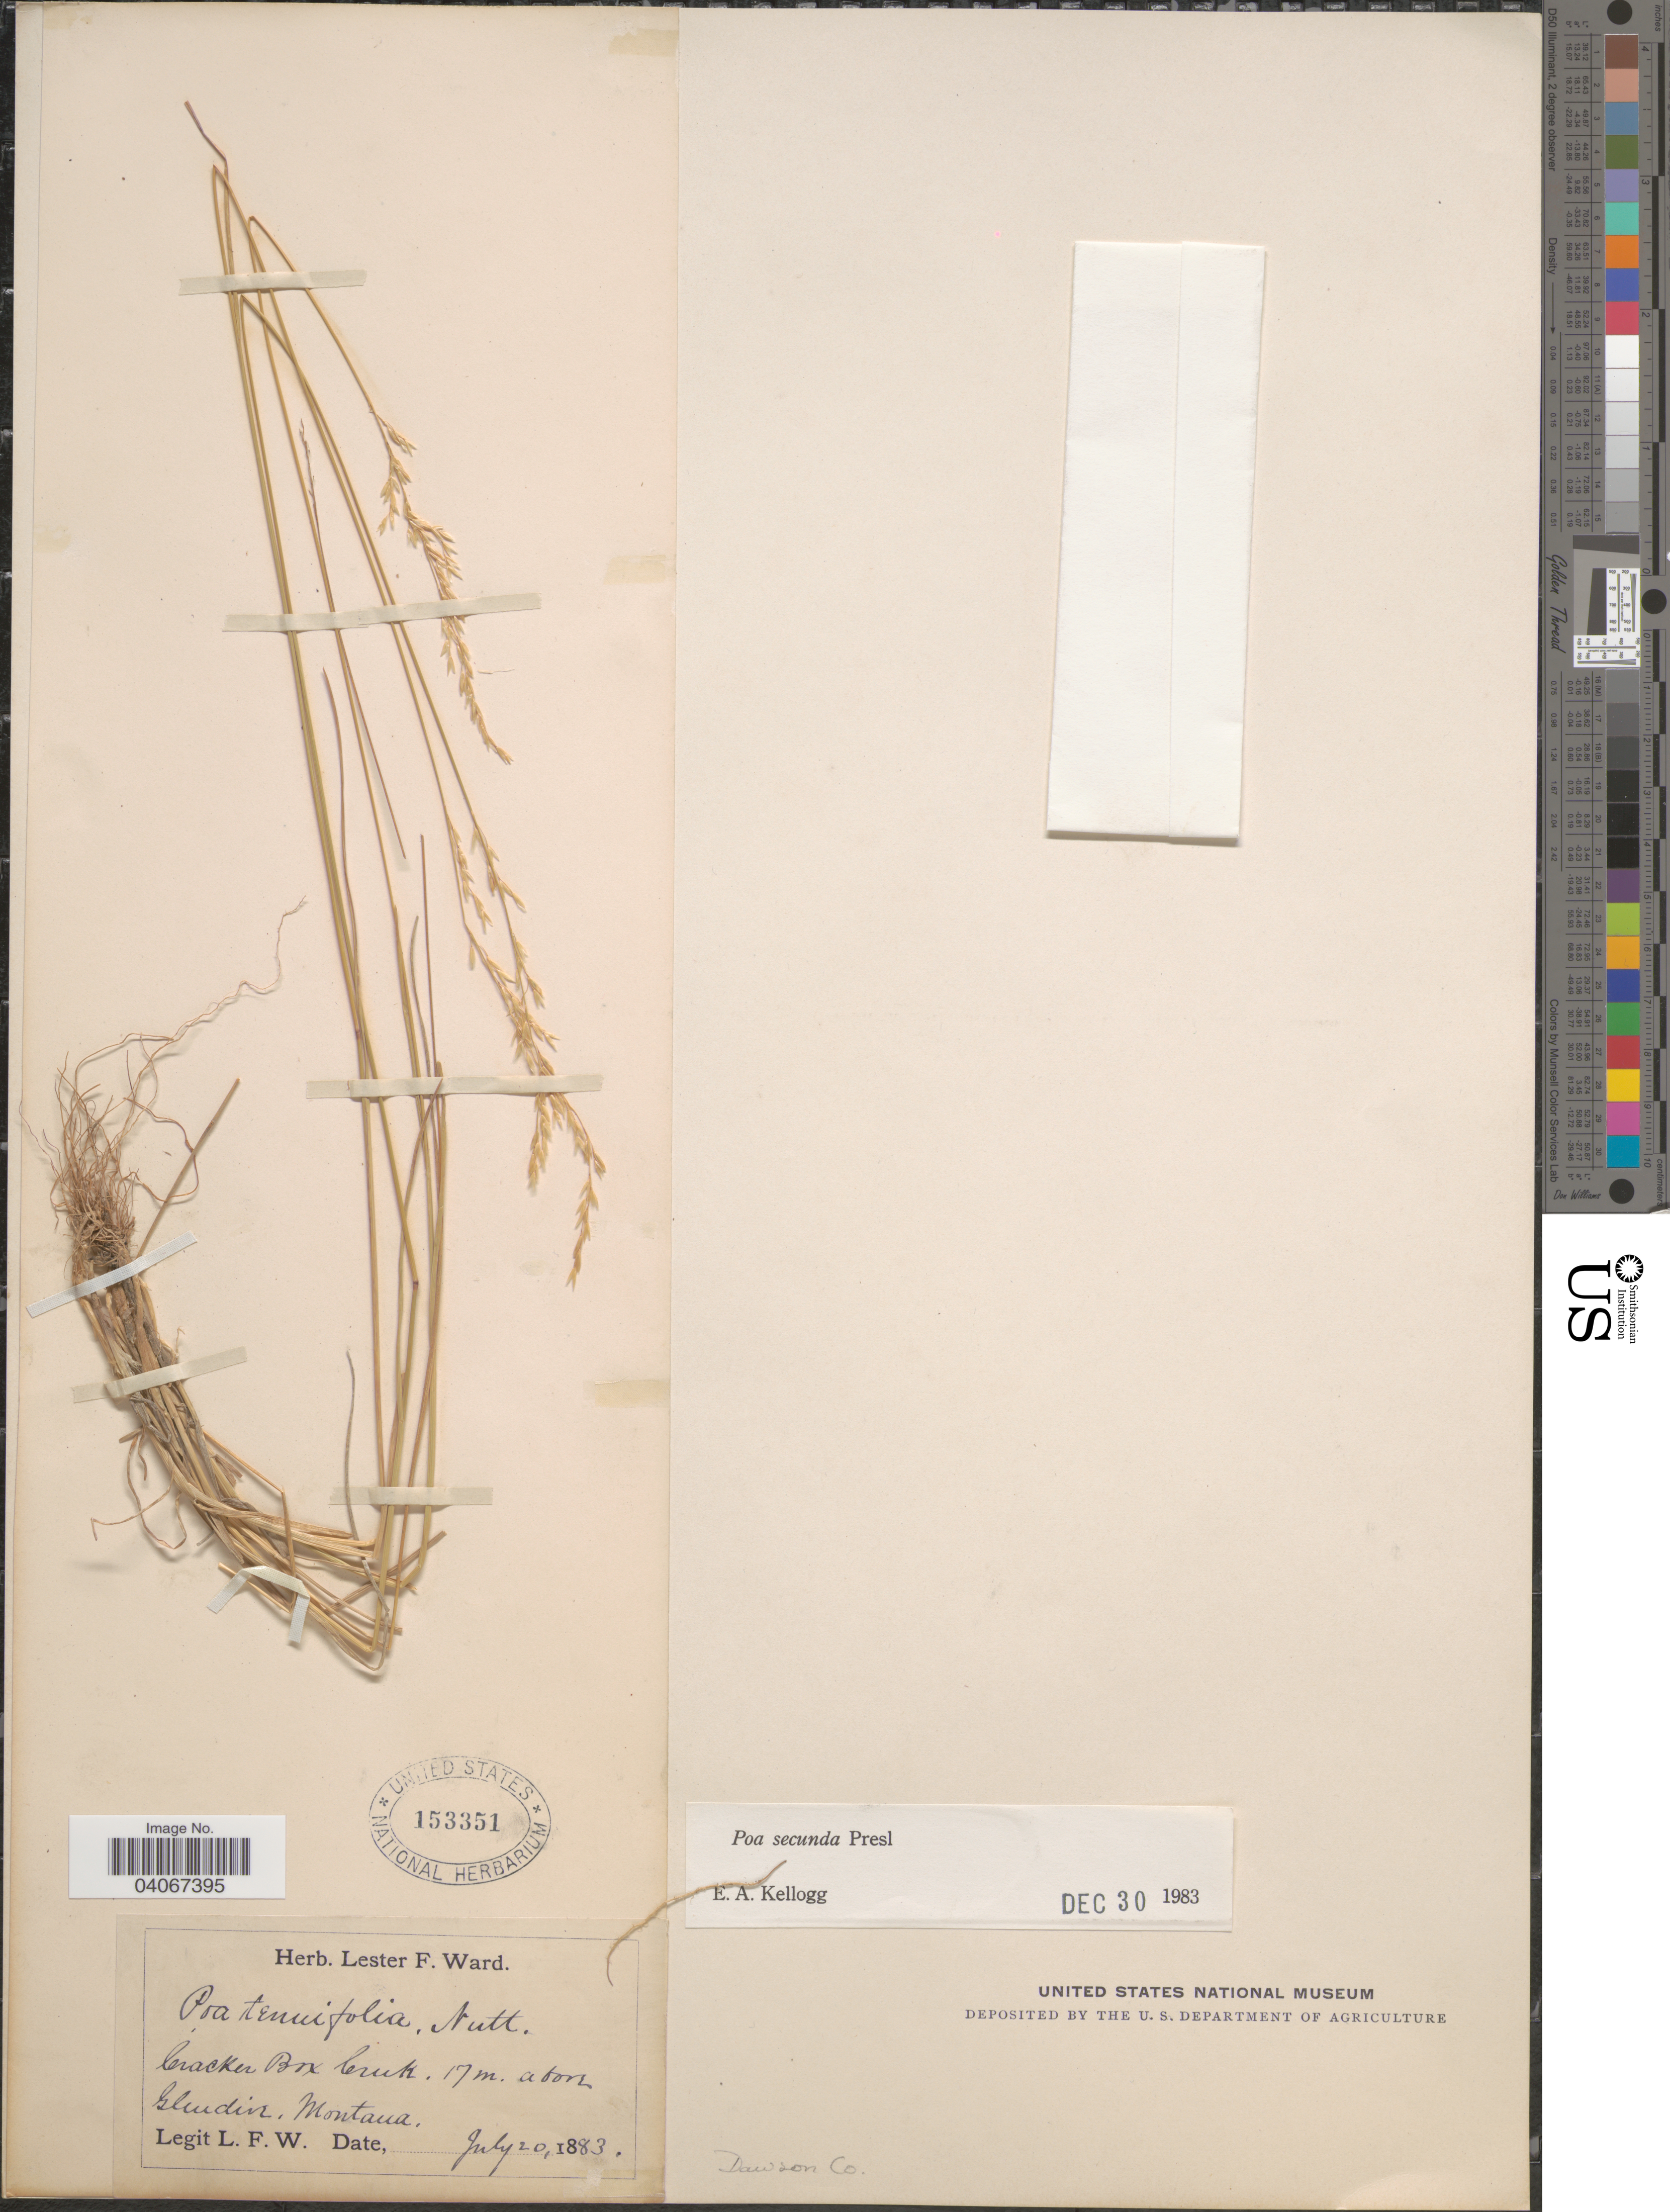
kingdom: Plantae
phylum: Tracheophyta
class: Liliopsida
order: Poales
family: Poaceae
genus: Poa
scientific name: Poa secunda subsp. secunda var. secunda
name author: J. Presl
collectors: L. F. Ward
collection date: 1883-07-20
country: United States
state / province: Montana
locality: Cracker Box Creek. 17 m. above Glendive. Dawson Co.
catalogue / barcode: US 153351